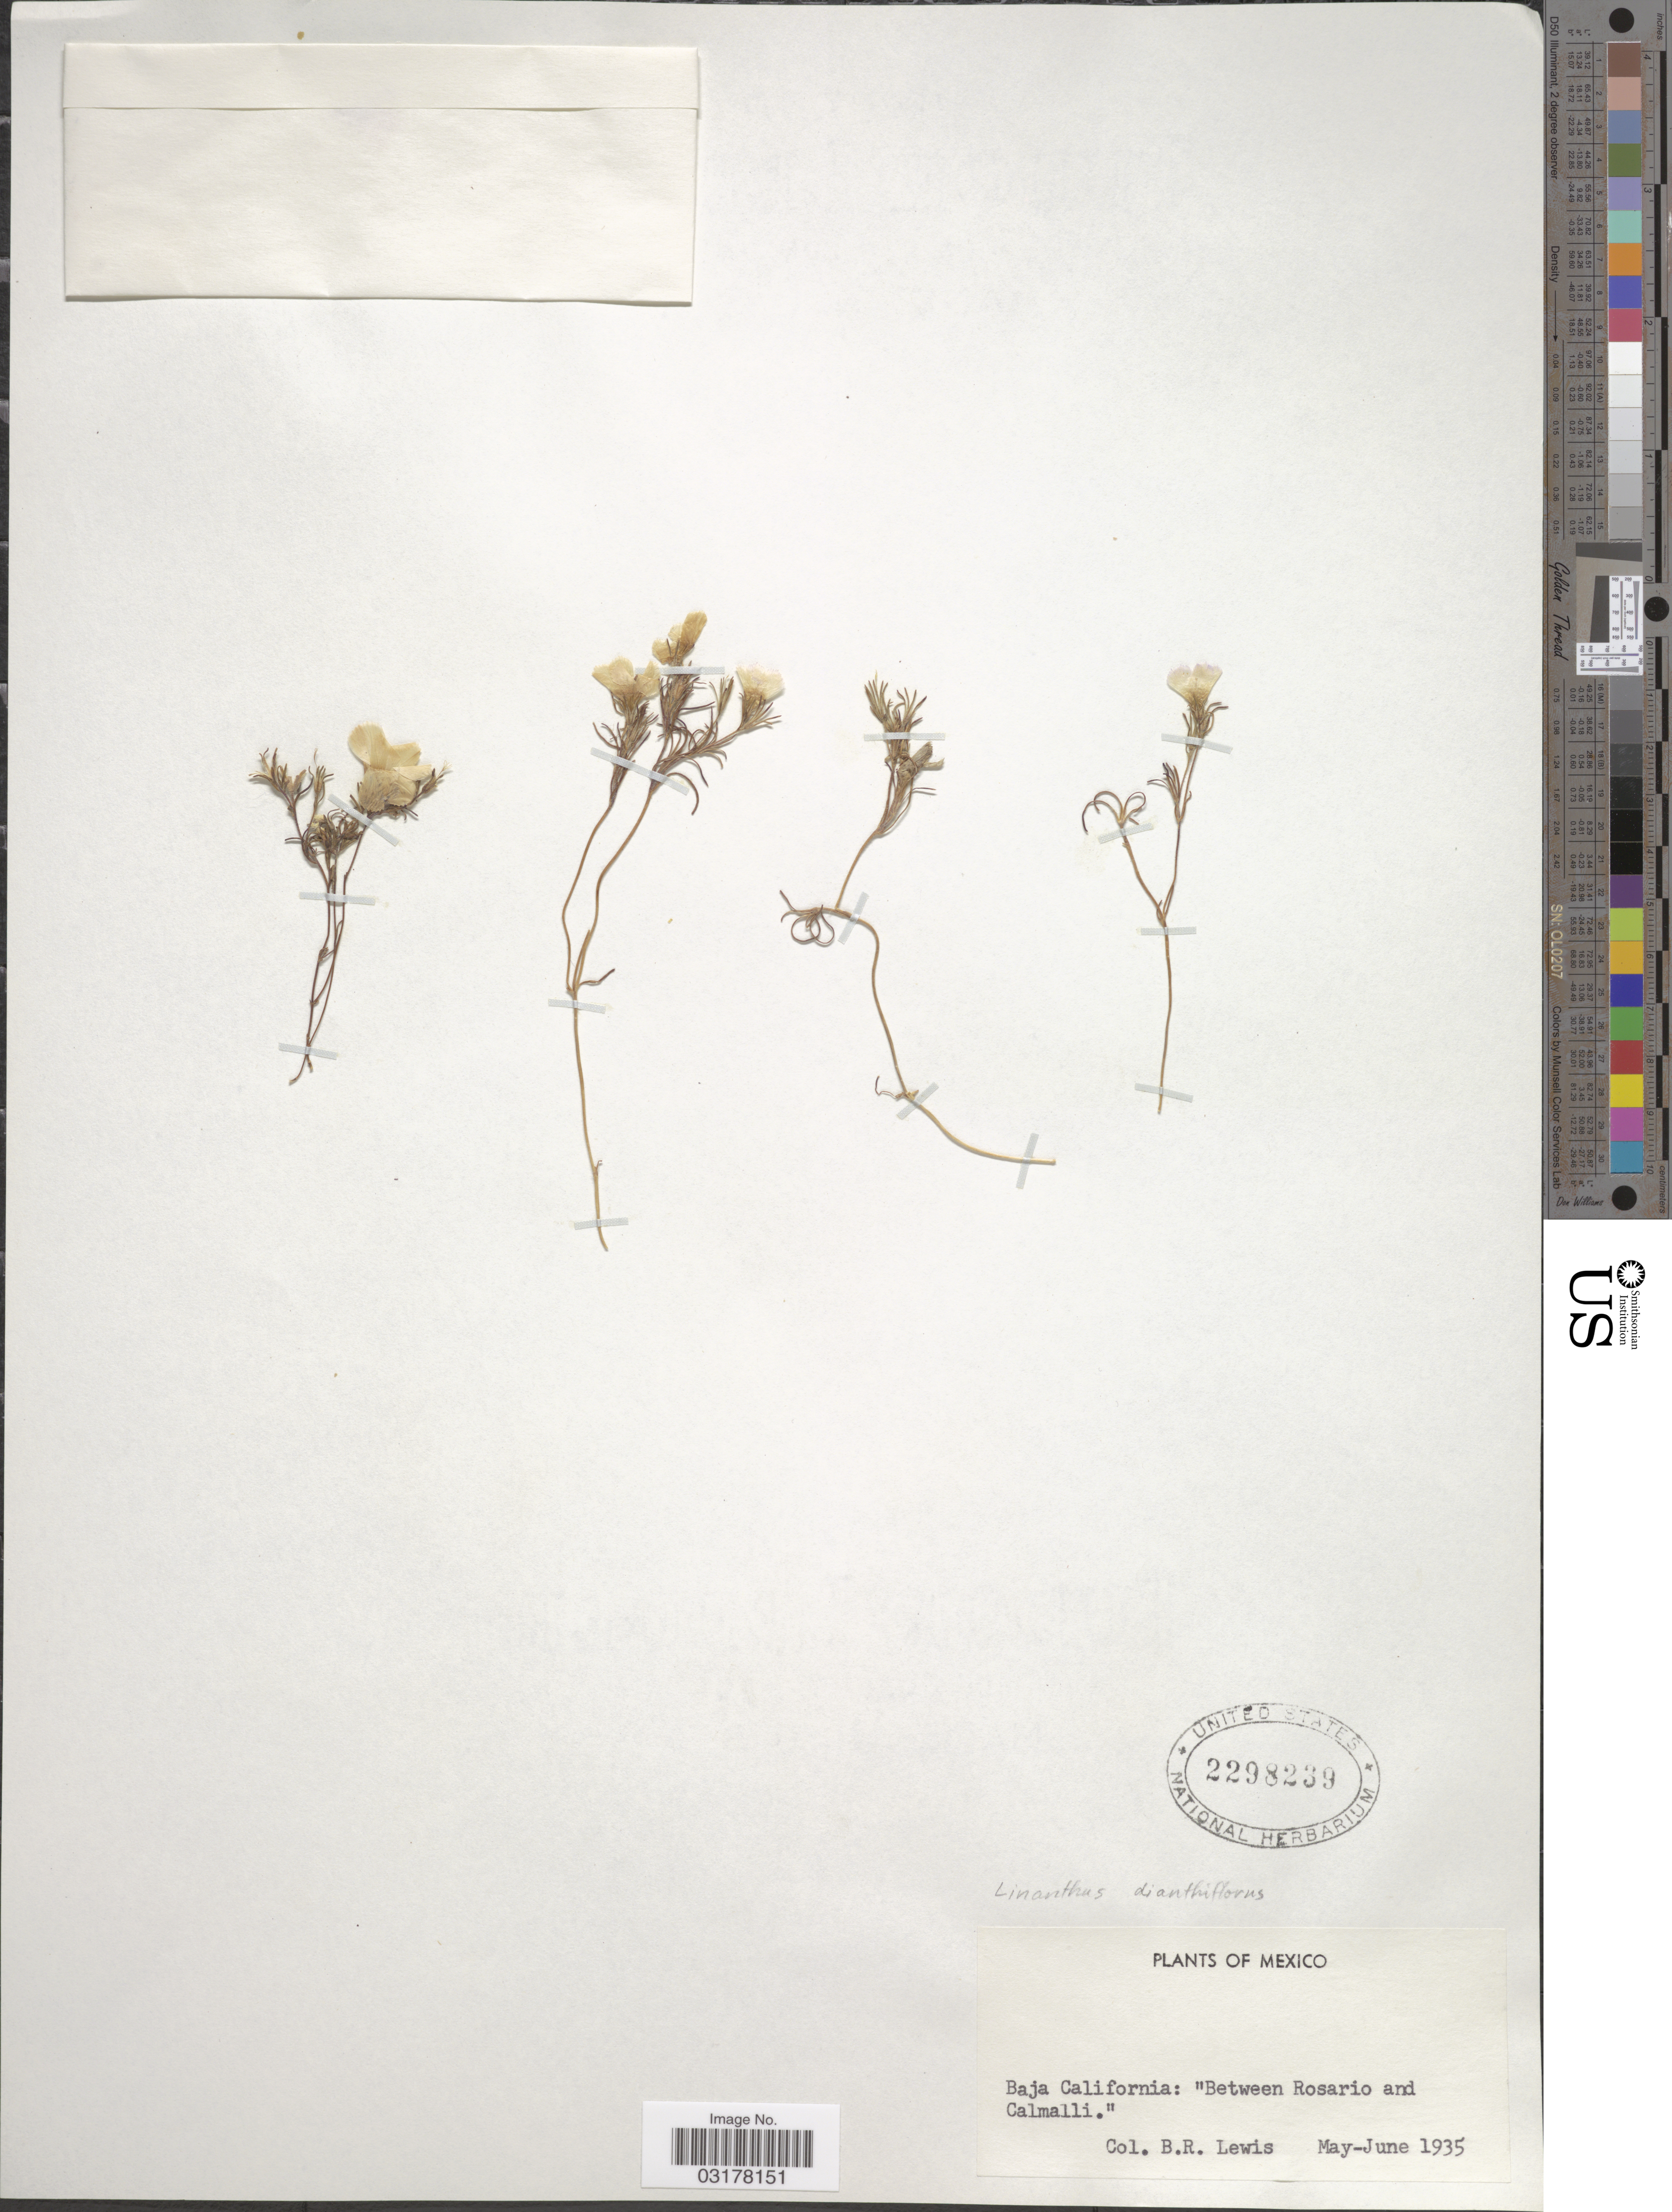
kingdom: Plantae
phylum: Tracheophyta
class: Magnoliopsida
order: Ericales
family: Polemoniaceae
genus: Linanthus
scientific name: Linanthus dianthiflorus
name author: (Benth.) Greene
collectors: B. R. Lewis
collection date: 1935-05/1935-06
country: Mexico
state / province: Baja California Norte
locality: Between Rosario and Calmalli.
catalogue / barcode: US 2298239